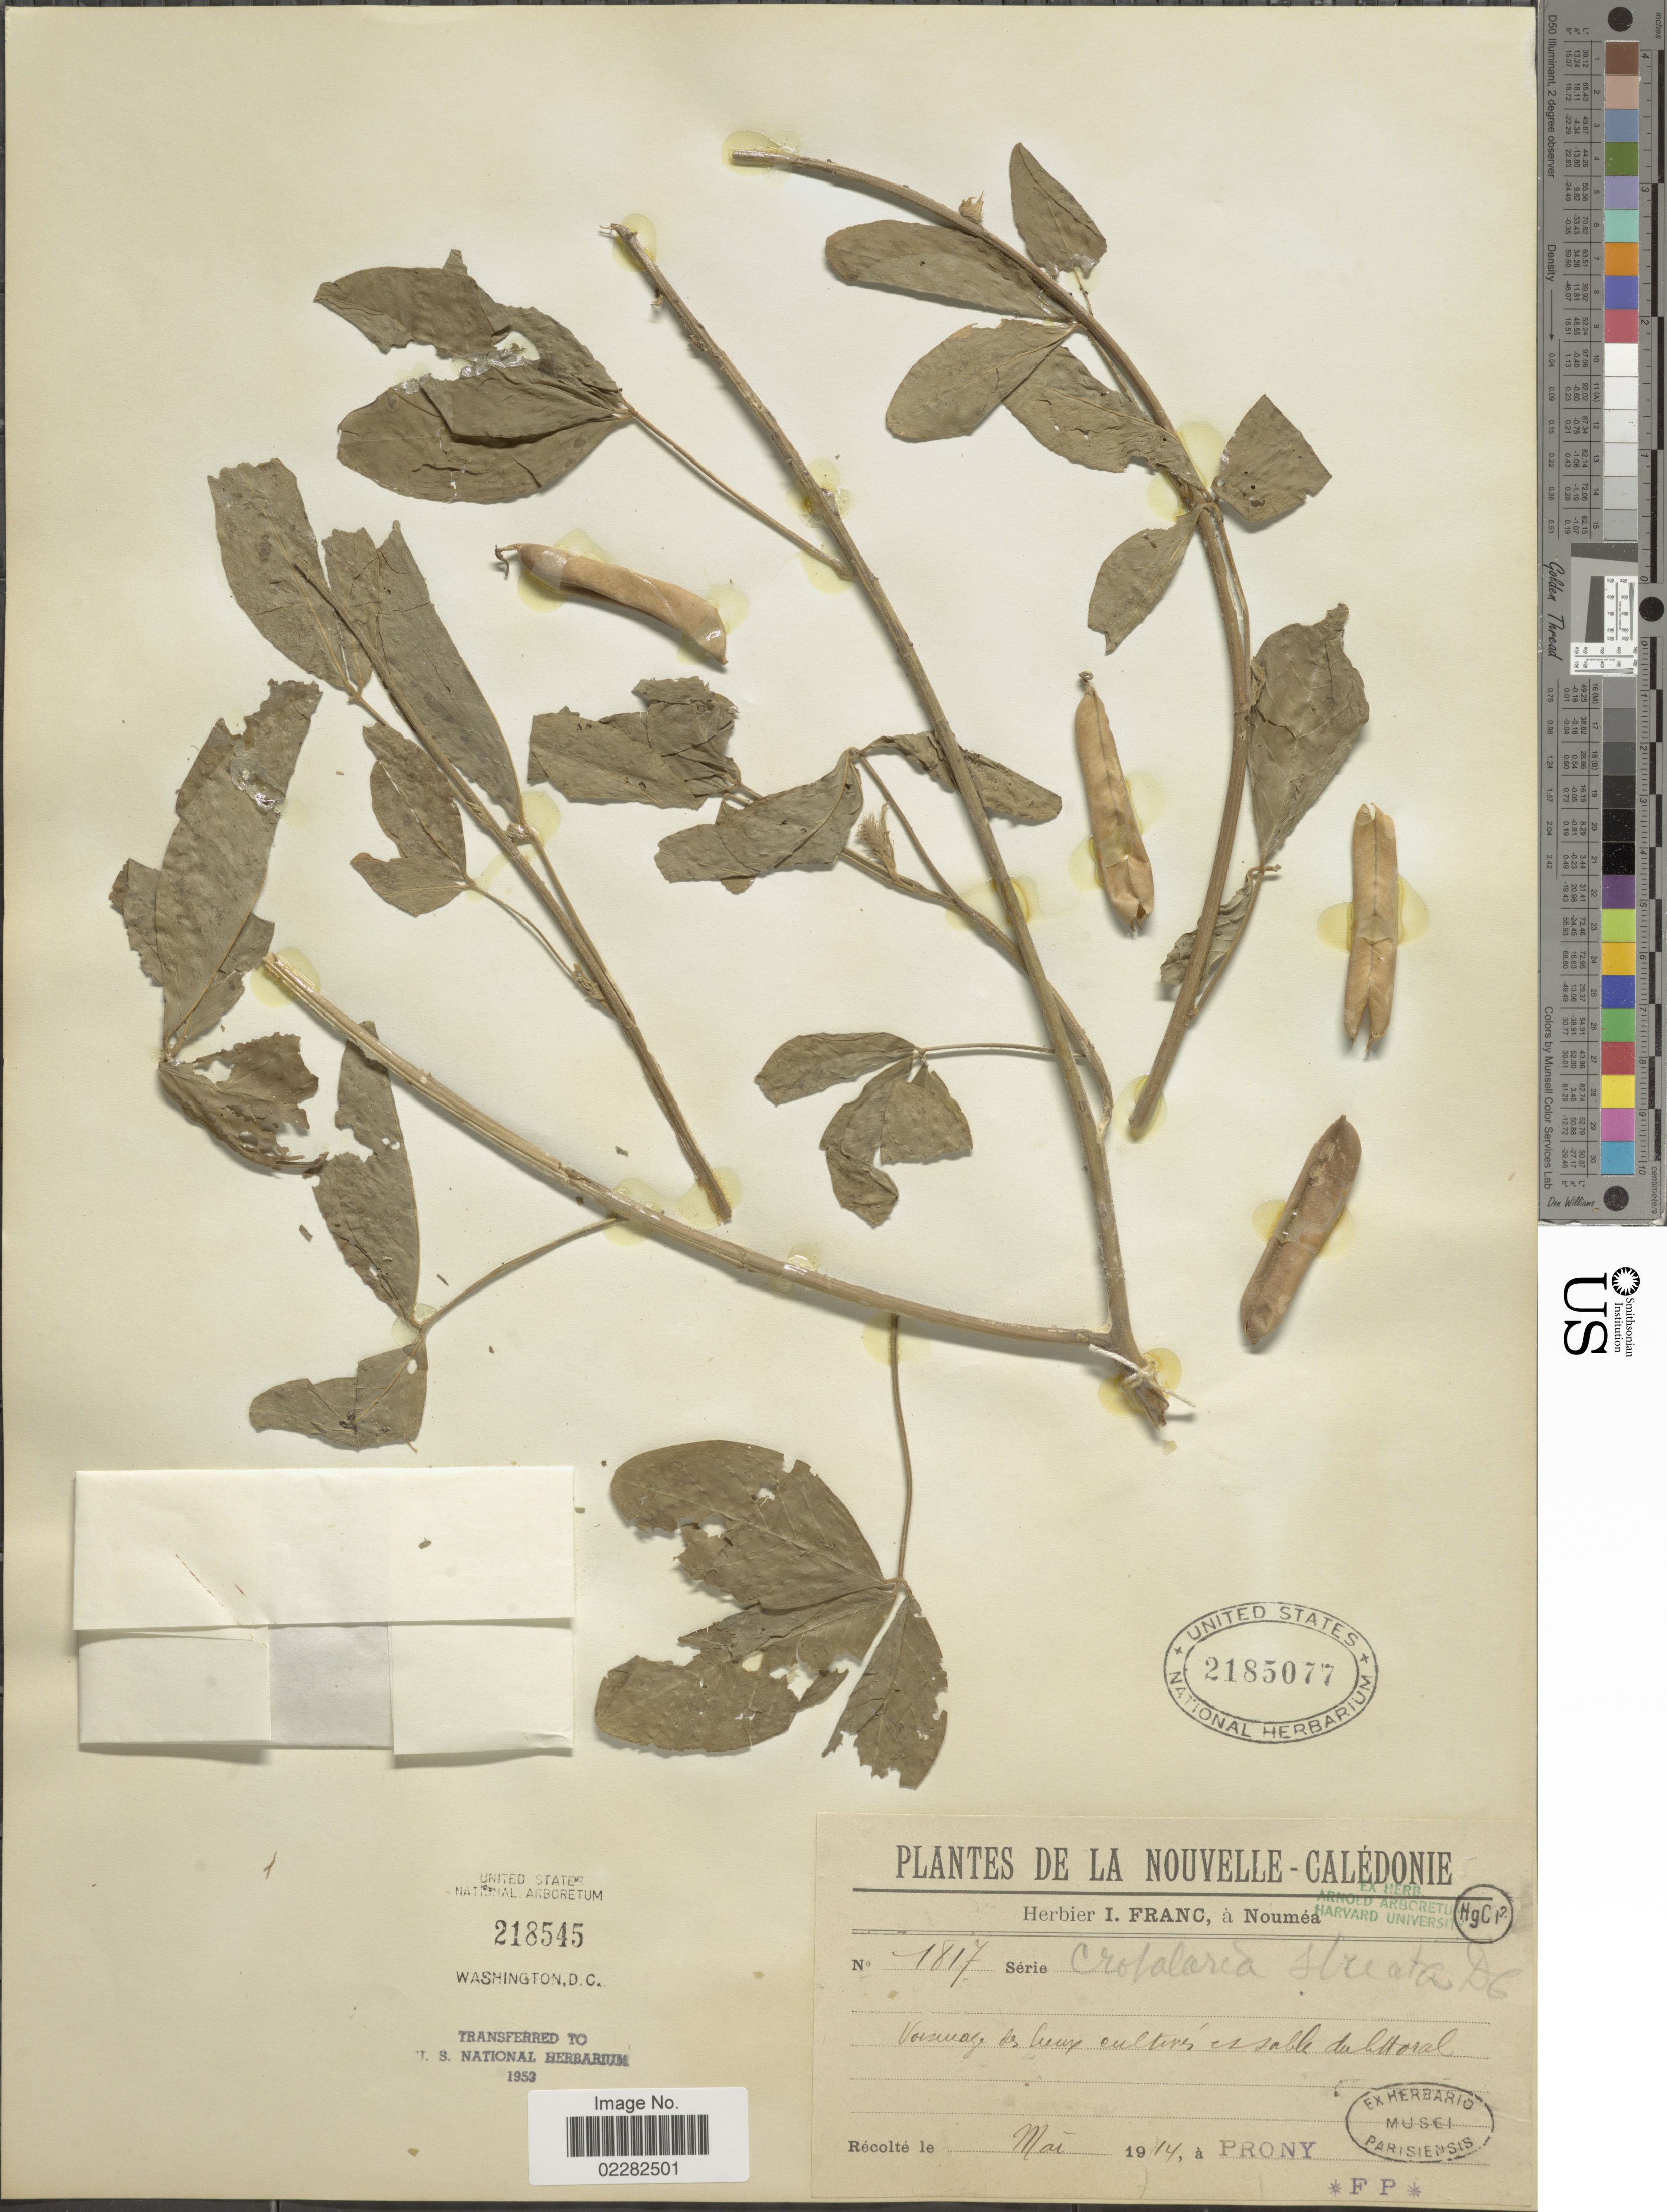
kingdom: Plantae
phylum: Tracheophyta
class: Magnoliopsida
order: Fabales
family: Fabaceae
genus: Crotalaria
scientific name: Crotalaria pallida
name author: Aiton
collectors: -. Prony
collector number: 1817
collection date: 1914-05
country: New Caledonia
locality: La Nouvelle-Caledonie, Voszmage des lieux cultives essable duktoral. [interpreted]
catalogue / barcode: US 2185077